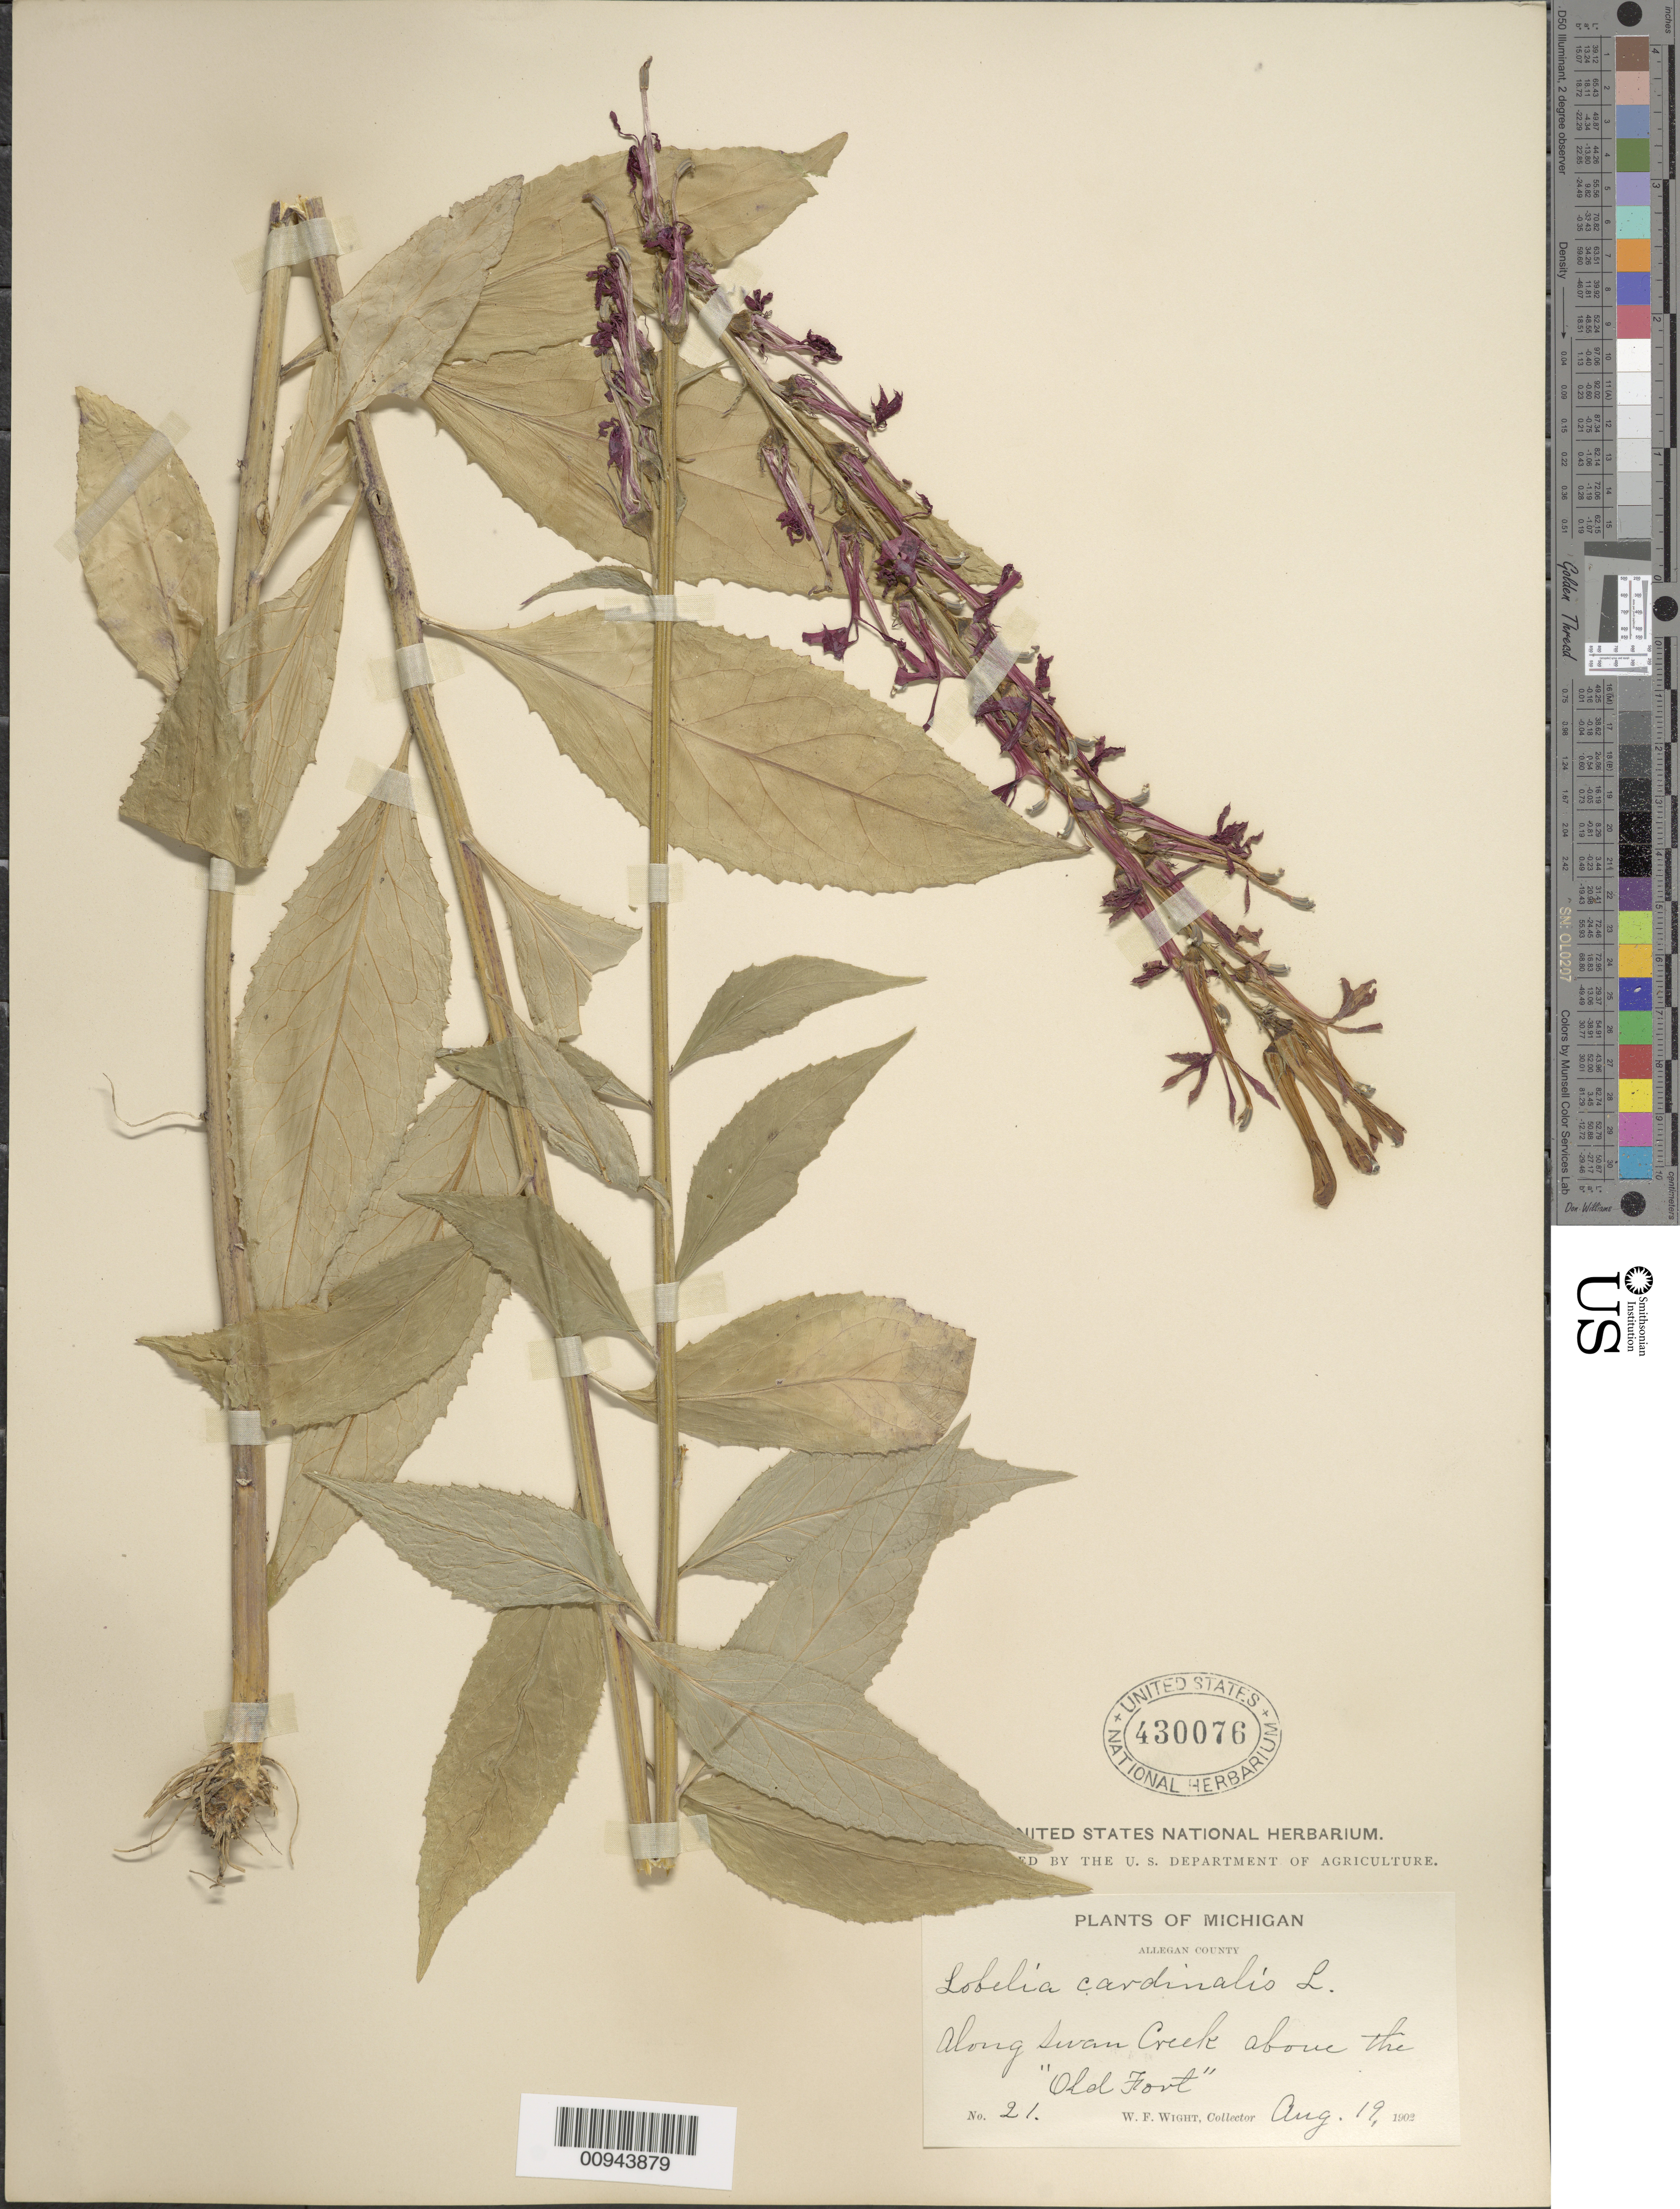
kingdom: Plantae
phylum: Tracheophyta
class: Magnoliopsida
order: Asterales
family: Campanulaceae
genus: Lobelia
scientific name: Lobelia cardinalis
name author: L.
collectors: W. Wight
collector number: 21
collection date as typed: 19 Aug 1902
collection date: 1902-08-19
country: United States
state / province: Michigan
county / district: Allegan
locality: Swan Lake above the "Old Fort"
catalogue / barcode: US 430076